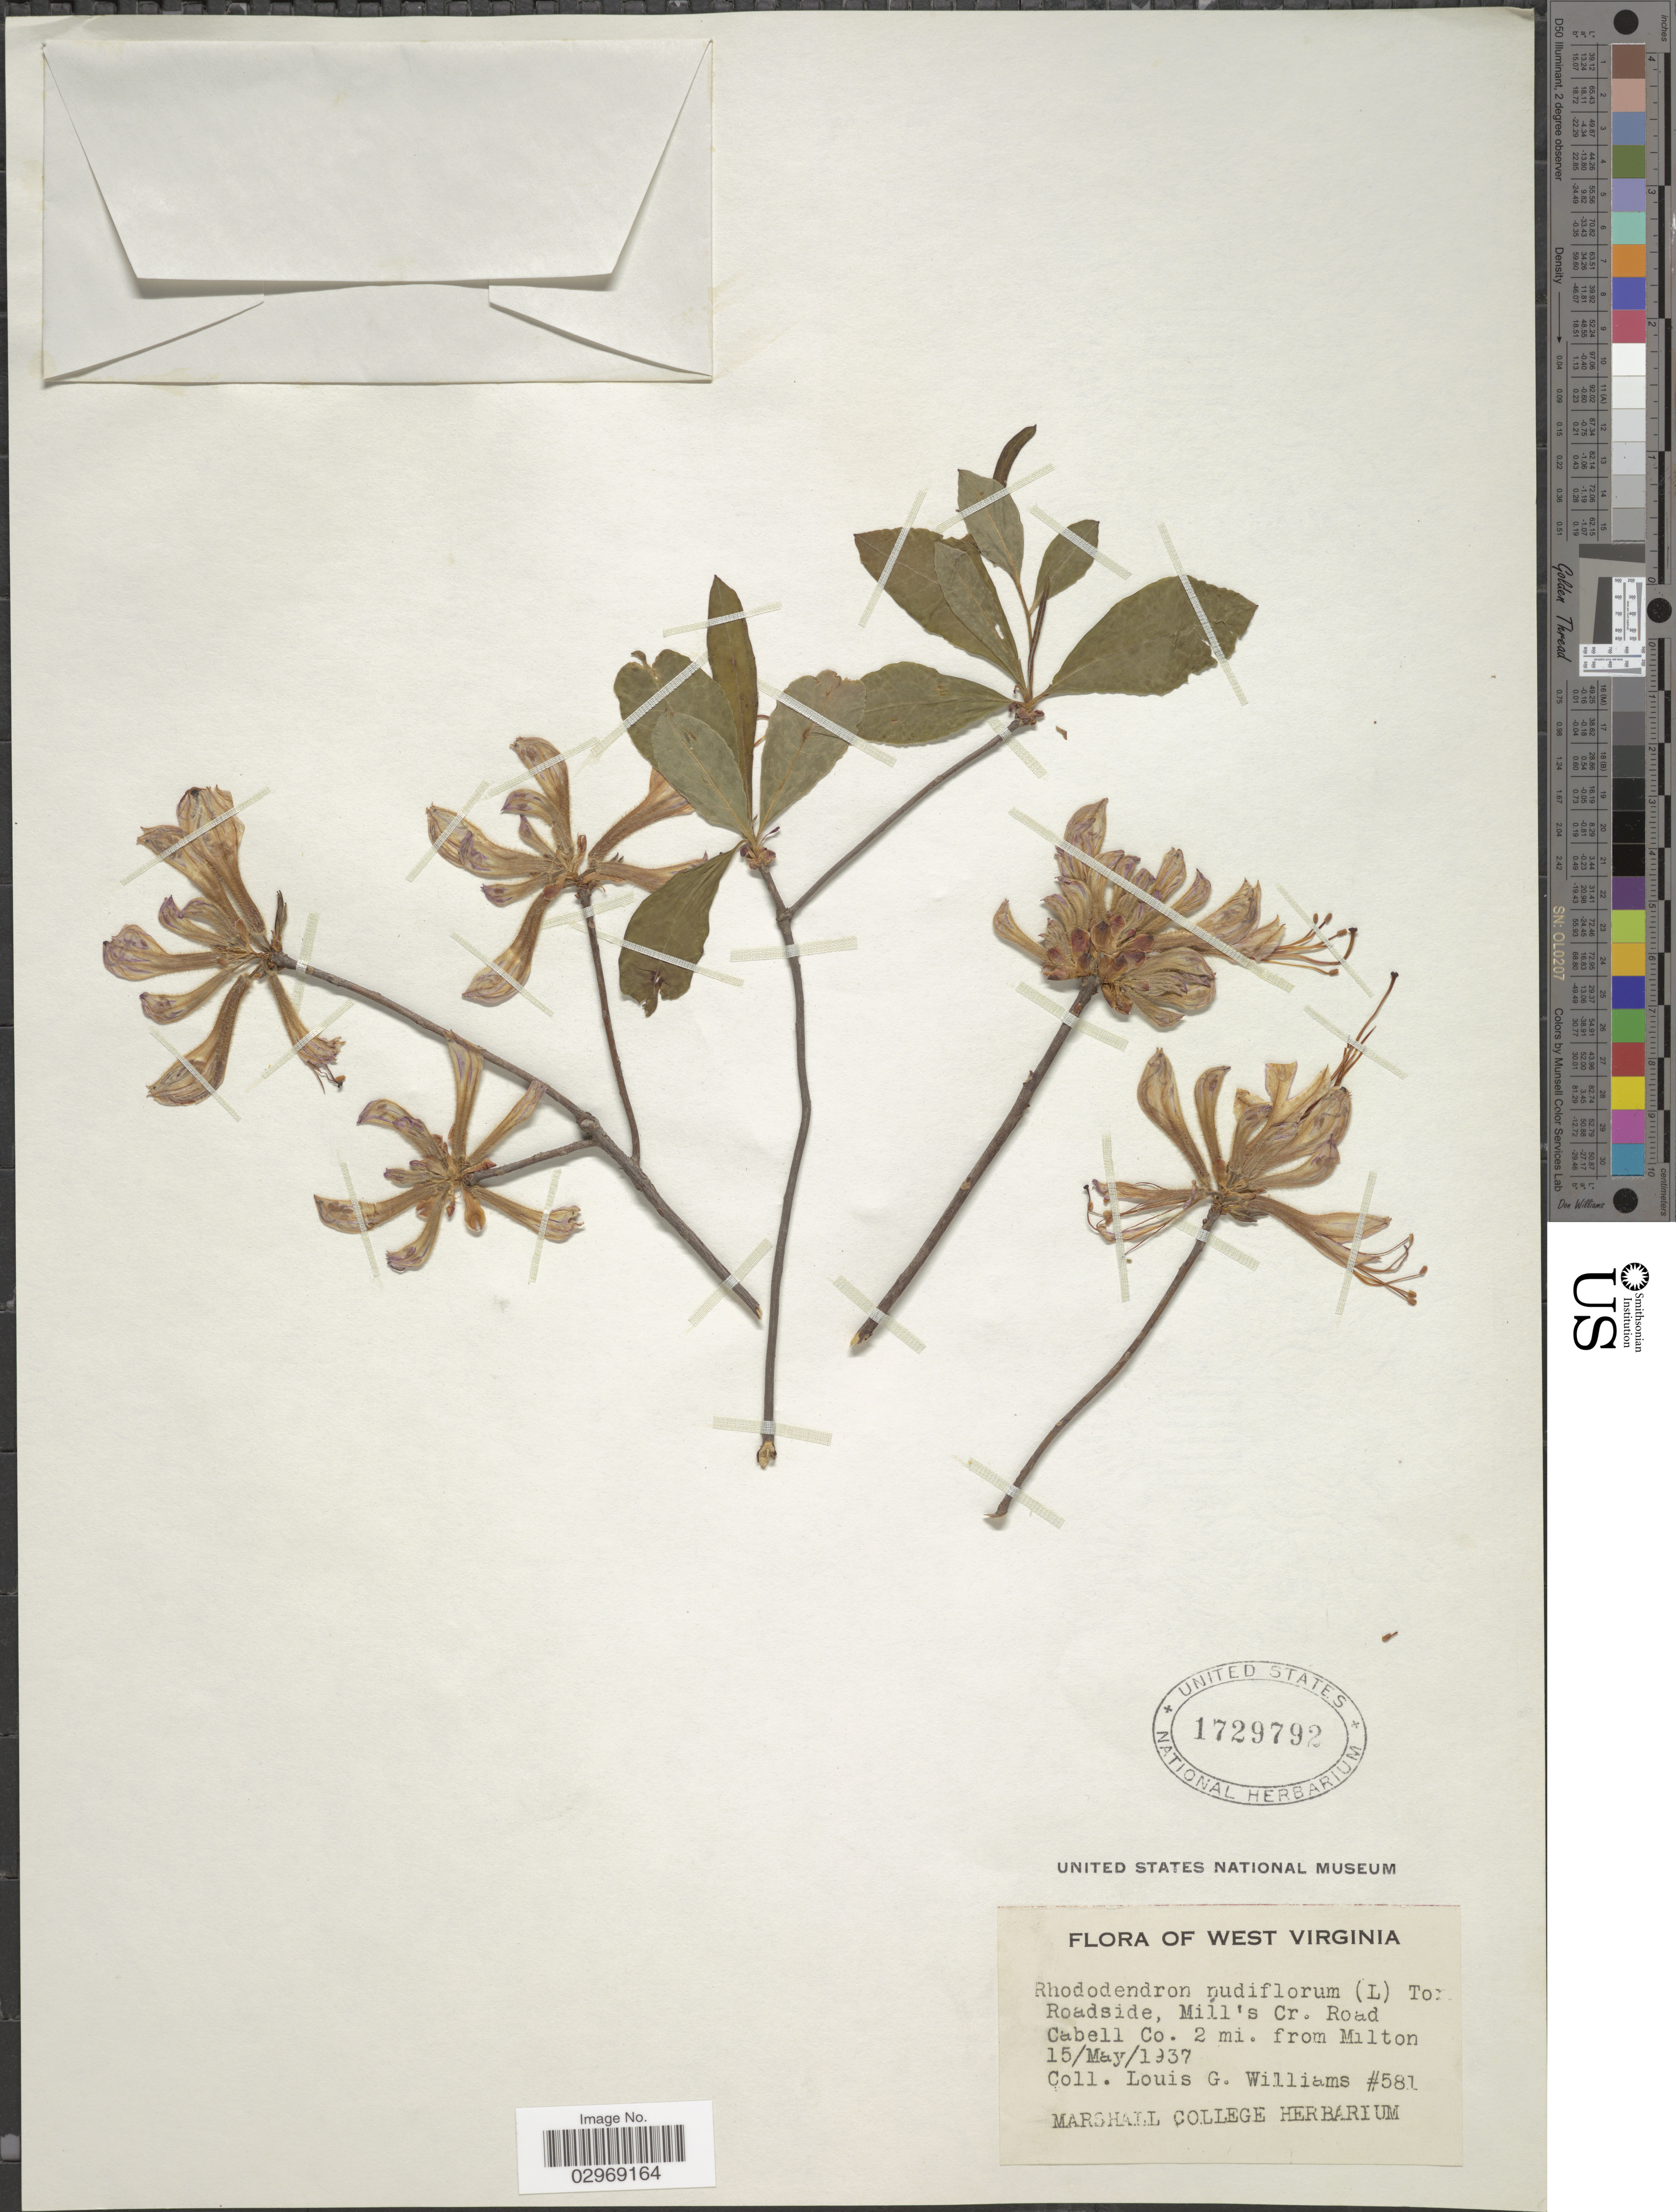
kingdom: Plantae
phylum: Tracheophyta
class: Magnoliopsida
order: Ericales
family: Ericaceae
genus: Rhododendron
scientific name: Rhododendron nudiflorum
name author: Torr.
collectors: L. G. Williams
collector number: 581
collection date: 1937-05-15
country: United States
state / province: West Virginia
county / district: Cabell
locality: Roadside, Mill's Cr. Road Cabell Co. 2 mi. from Milton.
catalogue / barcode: US 1729792